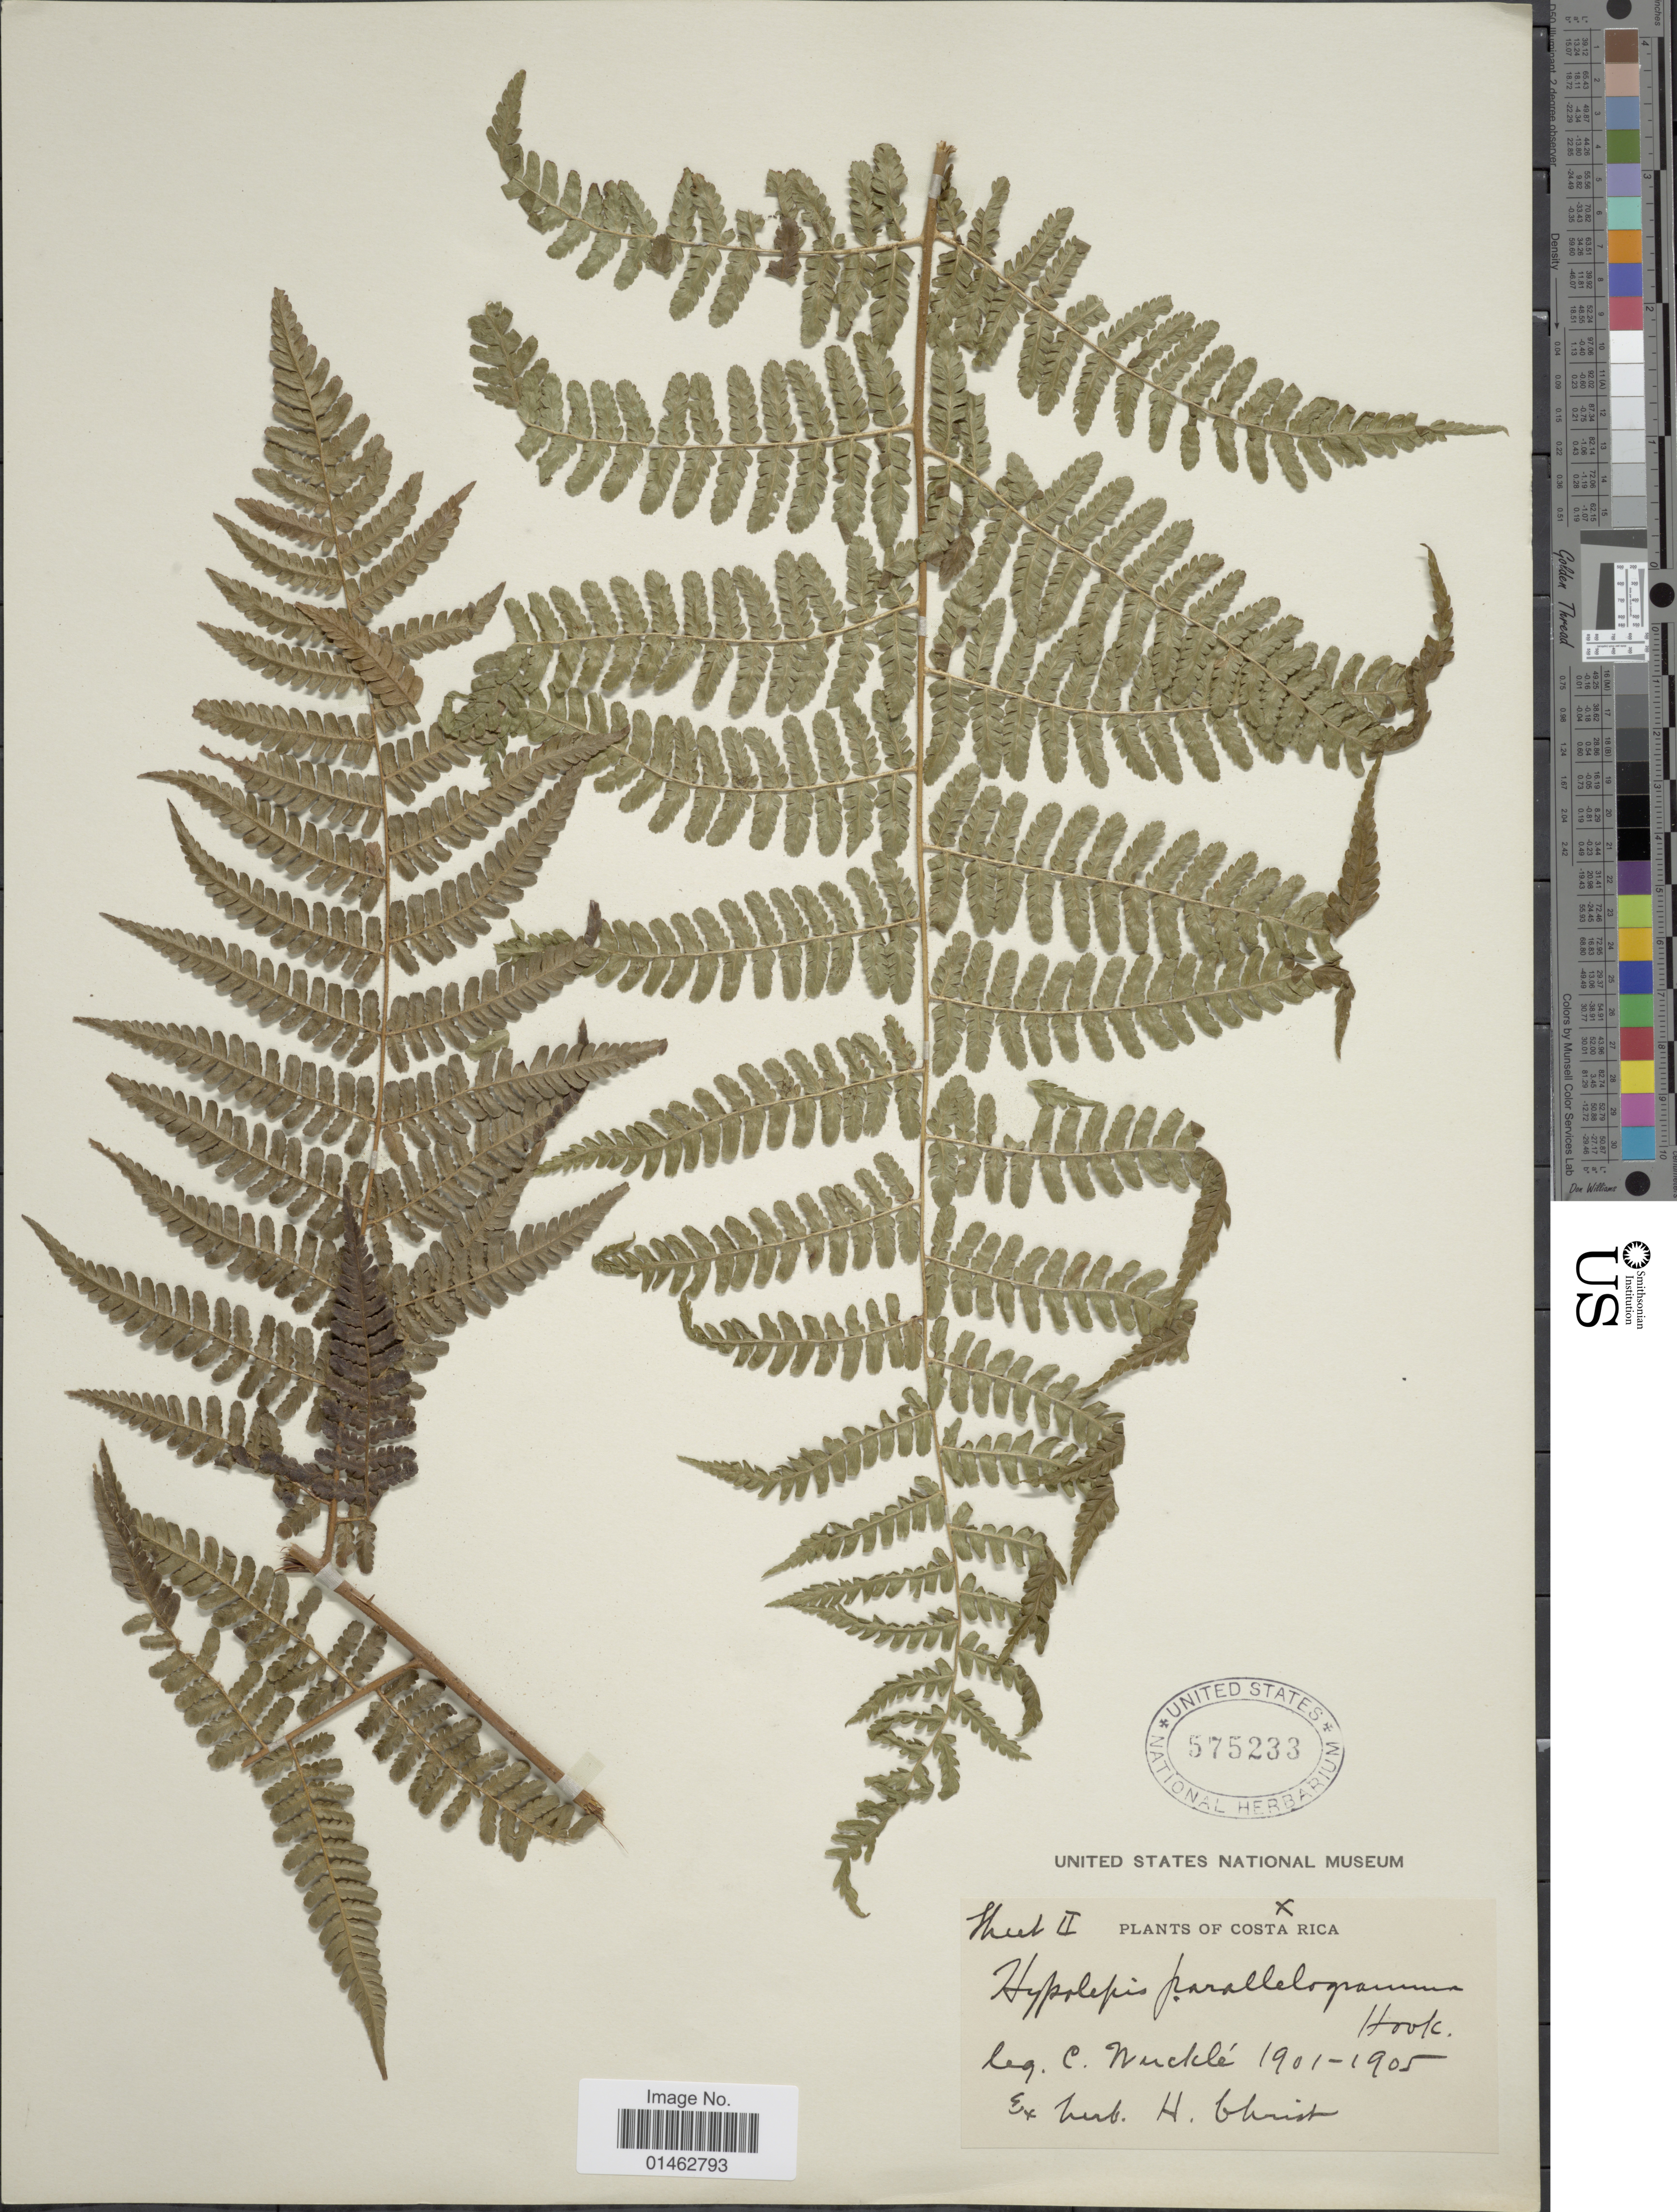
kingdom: Plantae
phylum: Tracheophyta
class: Polypodiopsida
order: Polypodiales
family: Dennstaedtiaceae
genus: Hypolepis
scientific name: Hypolepis repens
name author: (L.) C. Presl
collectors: C. Wercklé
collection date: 1901/1905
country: Costa Rica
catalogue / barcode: US 575233